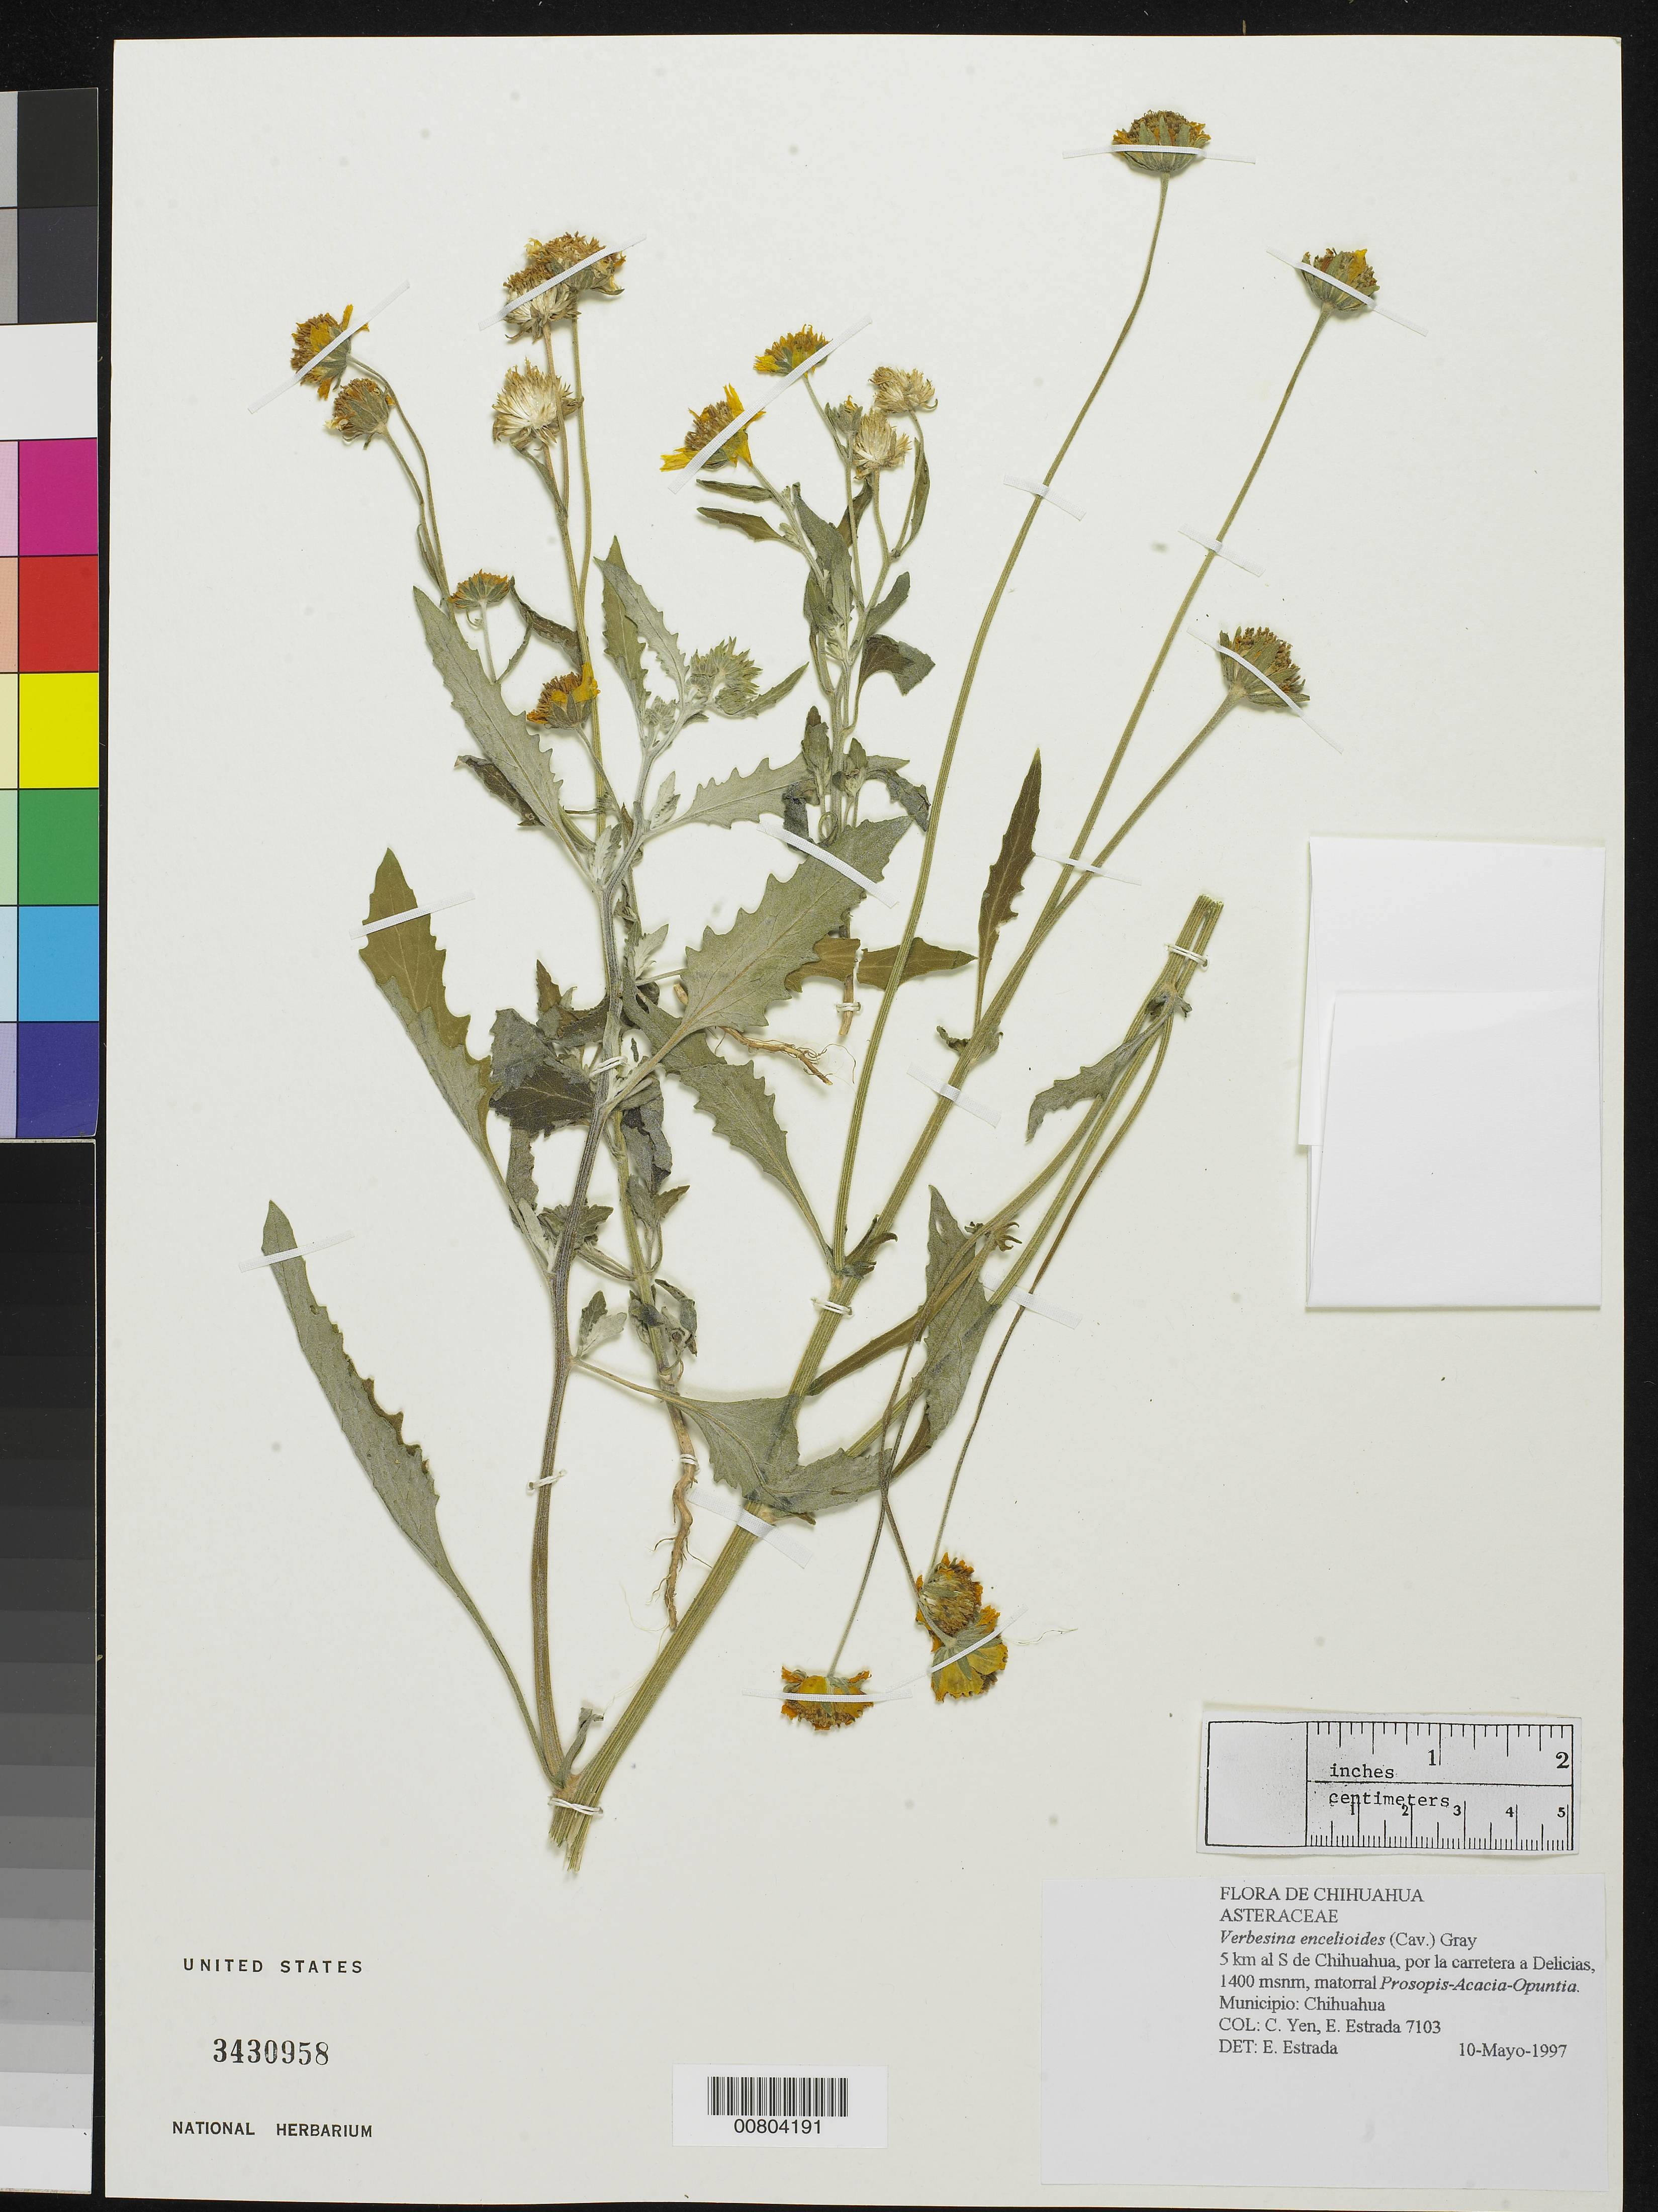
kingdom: Plantae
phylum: Tracheophyta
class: Magnoliopsida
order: Asterales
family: Asteraceae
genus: Verbesina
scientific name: Verbesina encelioides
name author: (Cav.) Benth. & Hook. ex A. Gray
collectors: Y. C. Yang & E. Estrada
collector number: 7103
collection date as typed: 10 May 1997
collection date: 1997-05-10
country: Mexico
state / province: Chihuahua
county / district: Chihuahua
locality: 5 km al S de Chihuahua, por la carretera a Delicias.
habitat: Matorral Prosopis- Acacia -Opuntia.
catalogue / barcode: US 3430958